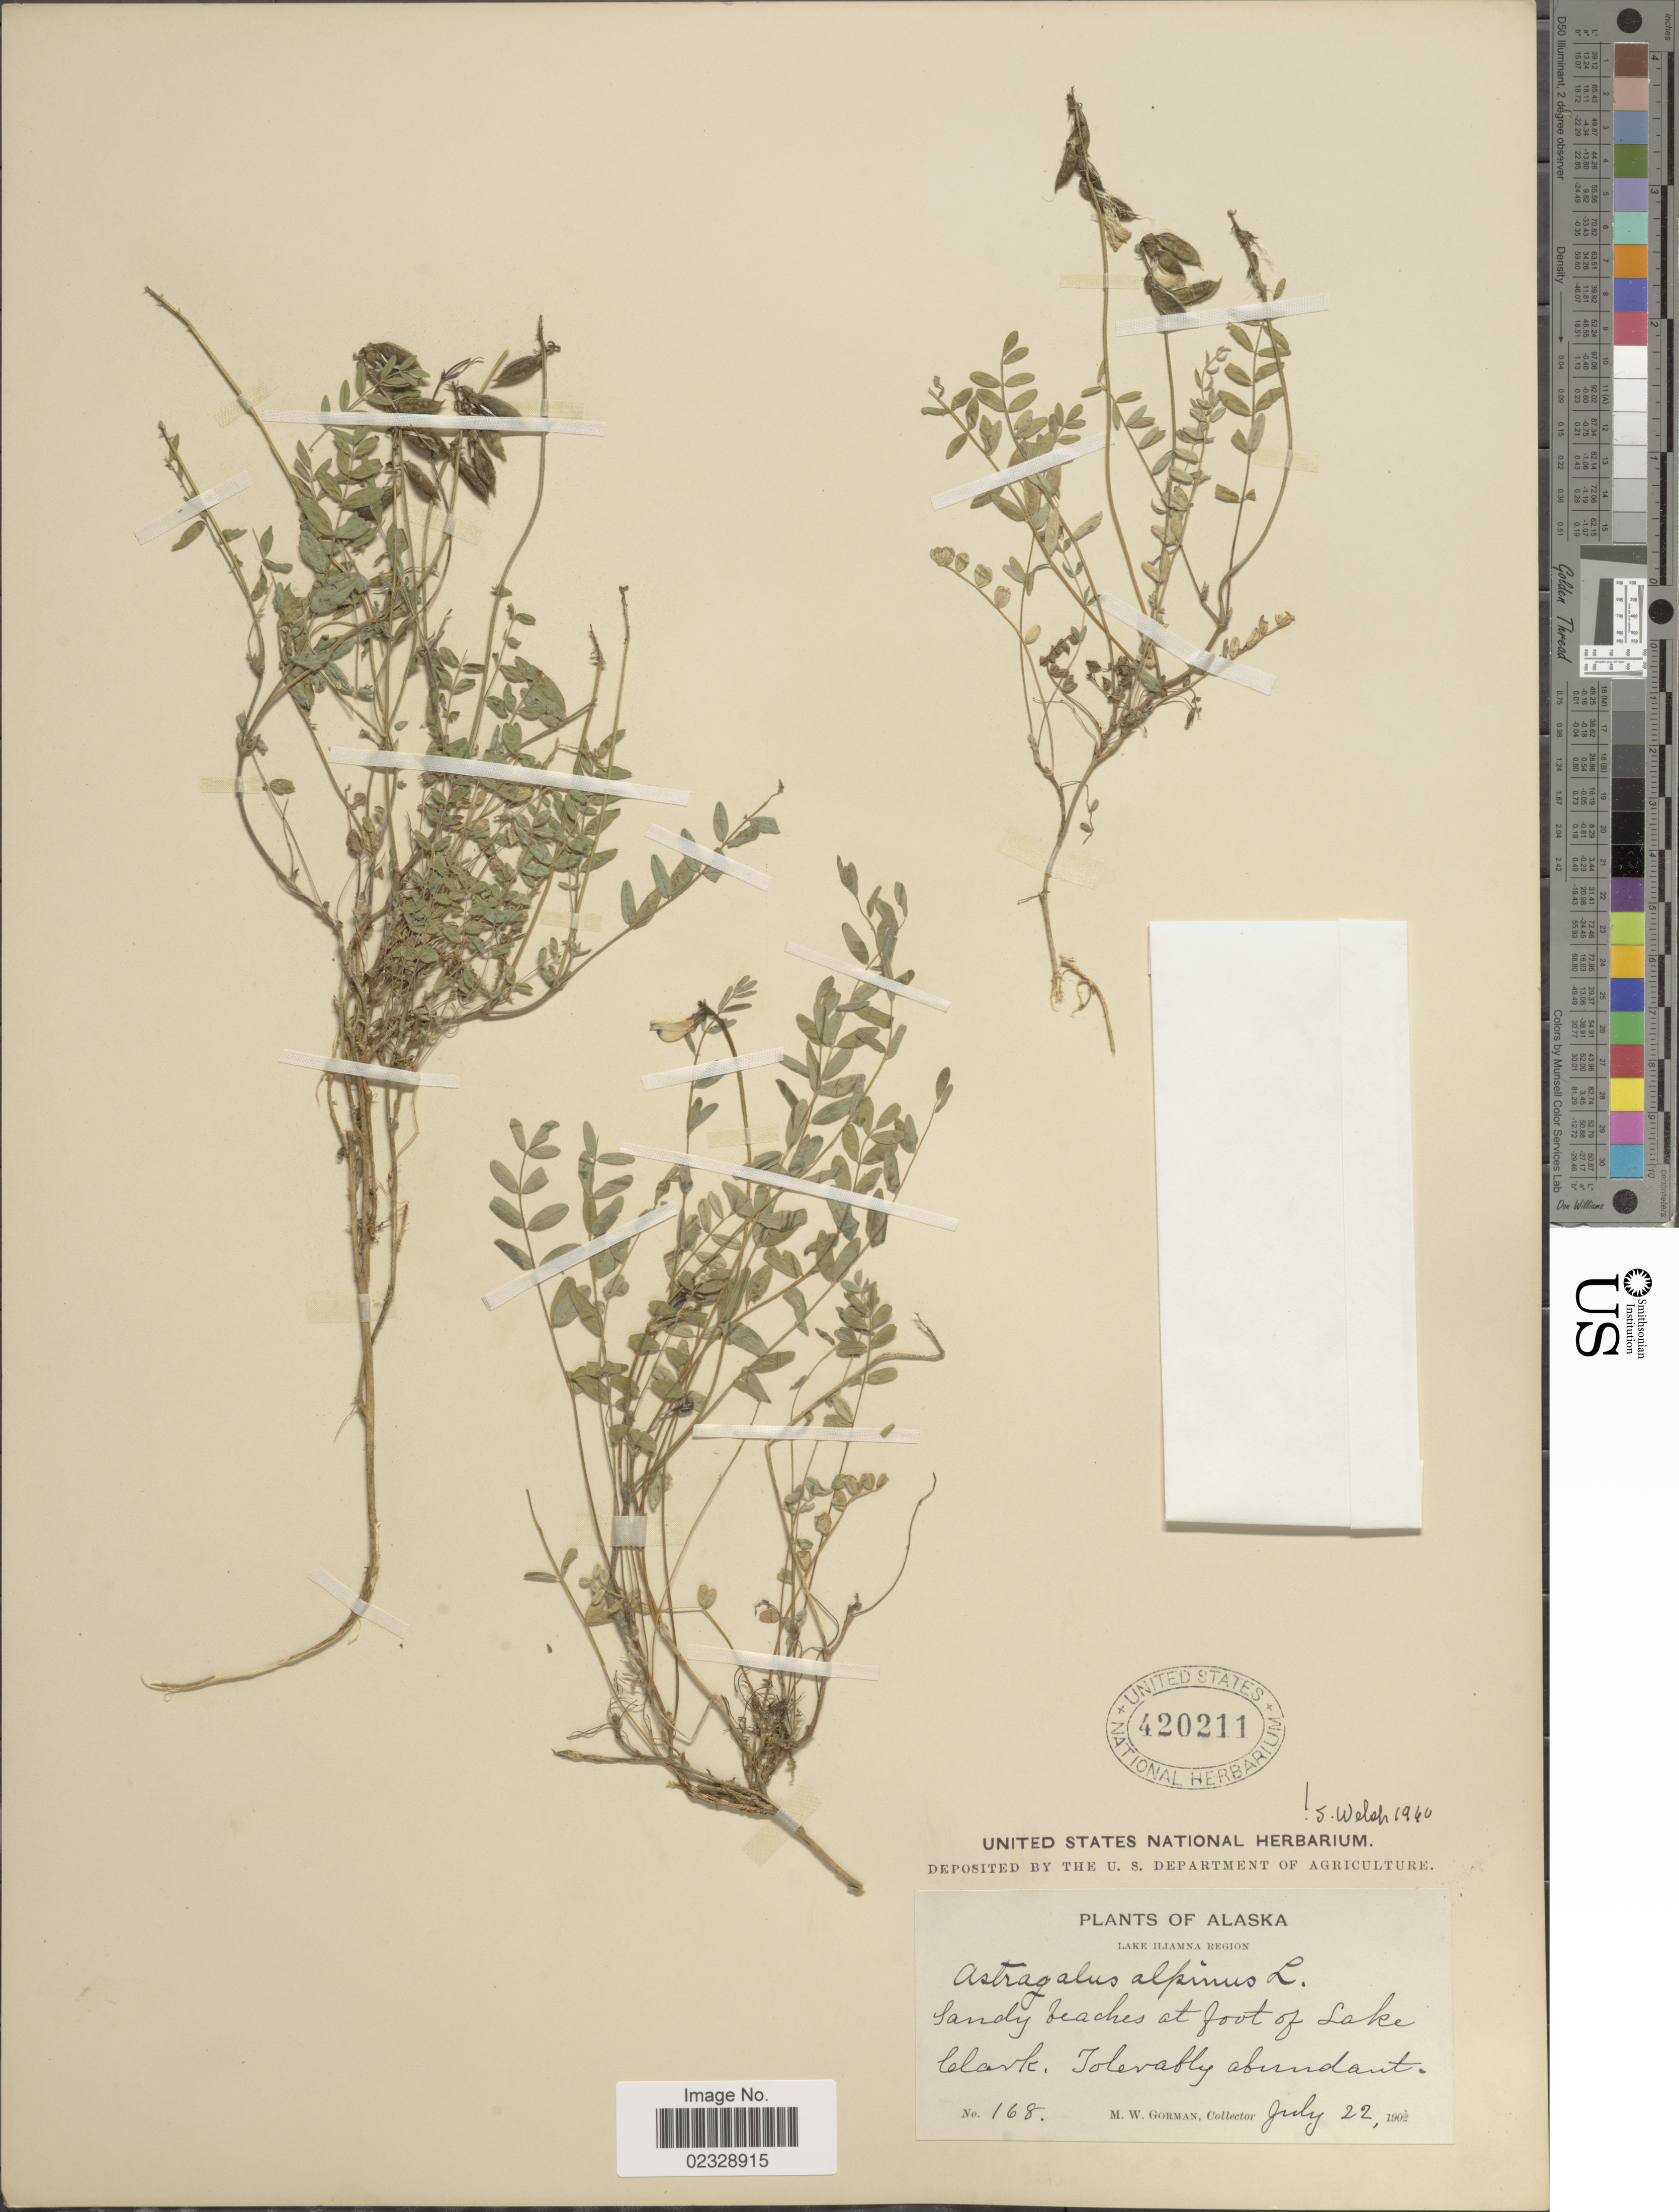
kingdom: Plantae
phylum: Tracheophyta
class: Magnoliopsida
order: Fabales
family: Fabaceae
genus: Astragalus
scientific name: Astragalus alpinus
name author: L.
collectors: M. W. Gorman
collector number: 168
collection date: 1902-07-22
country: United States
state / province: Alaska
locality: Lake Iliamna Region, Sandy beaches at foot of Lake Clark. Tolerably abundant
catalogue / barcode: US 420211